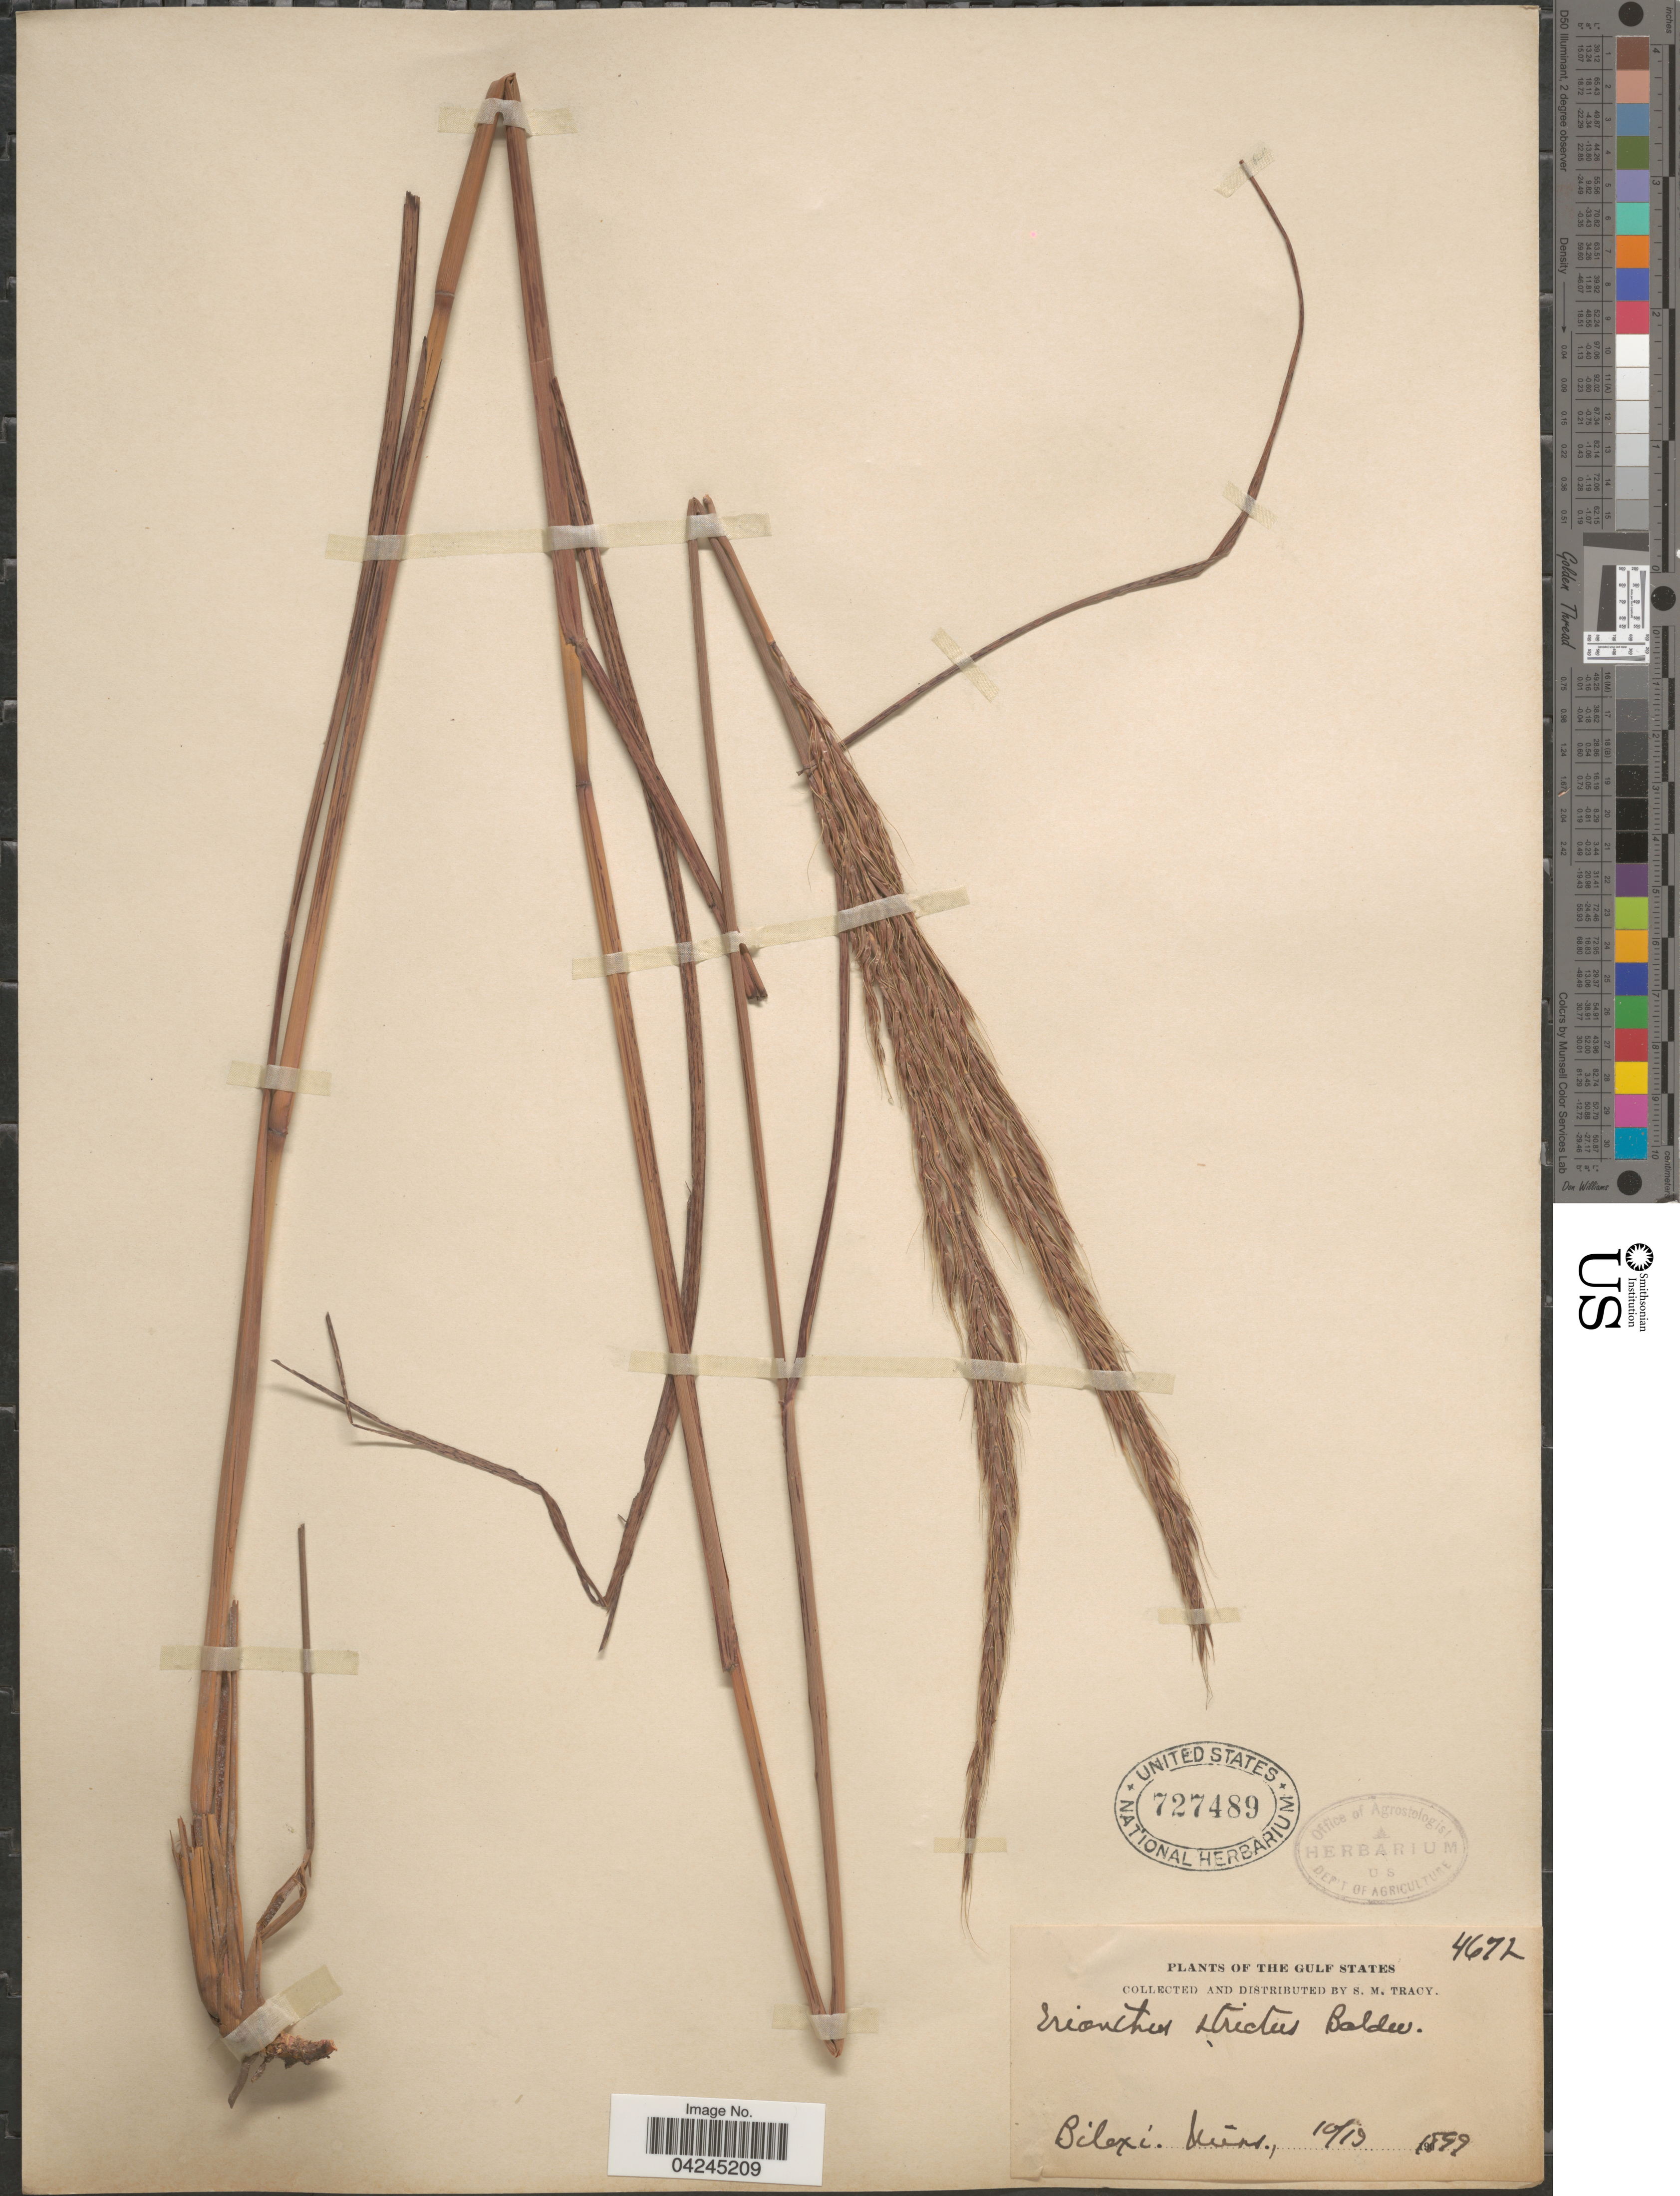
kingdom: Plantae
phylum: Tracheophyta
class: Liliopsida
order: Poales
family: Poaceae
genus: Erianthus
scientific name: Erianthus strictus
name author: Baldwin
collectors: S. M. Tracy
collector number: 4672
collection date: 1899-10-19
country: United States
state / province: Mississippi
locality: The Gulf States. Biloxi.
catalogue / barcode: US 727489